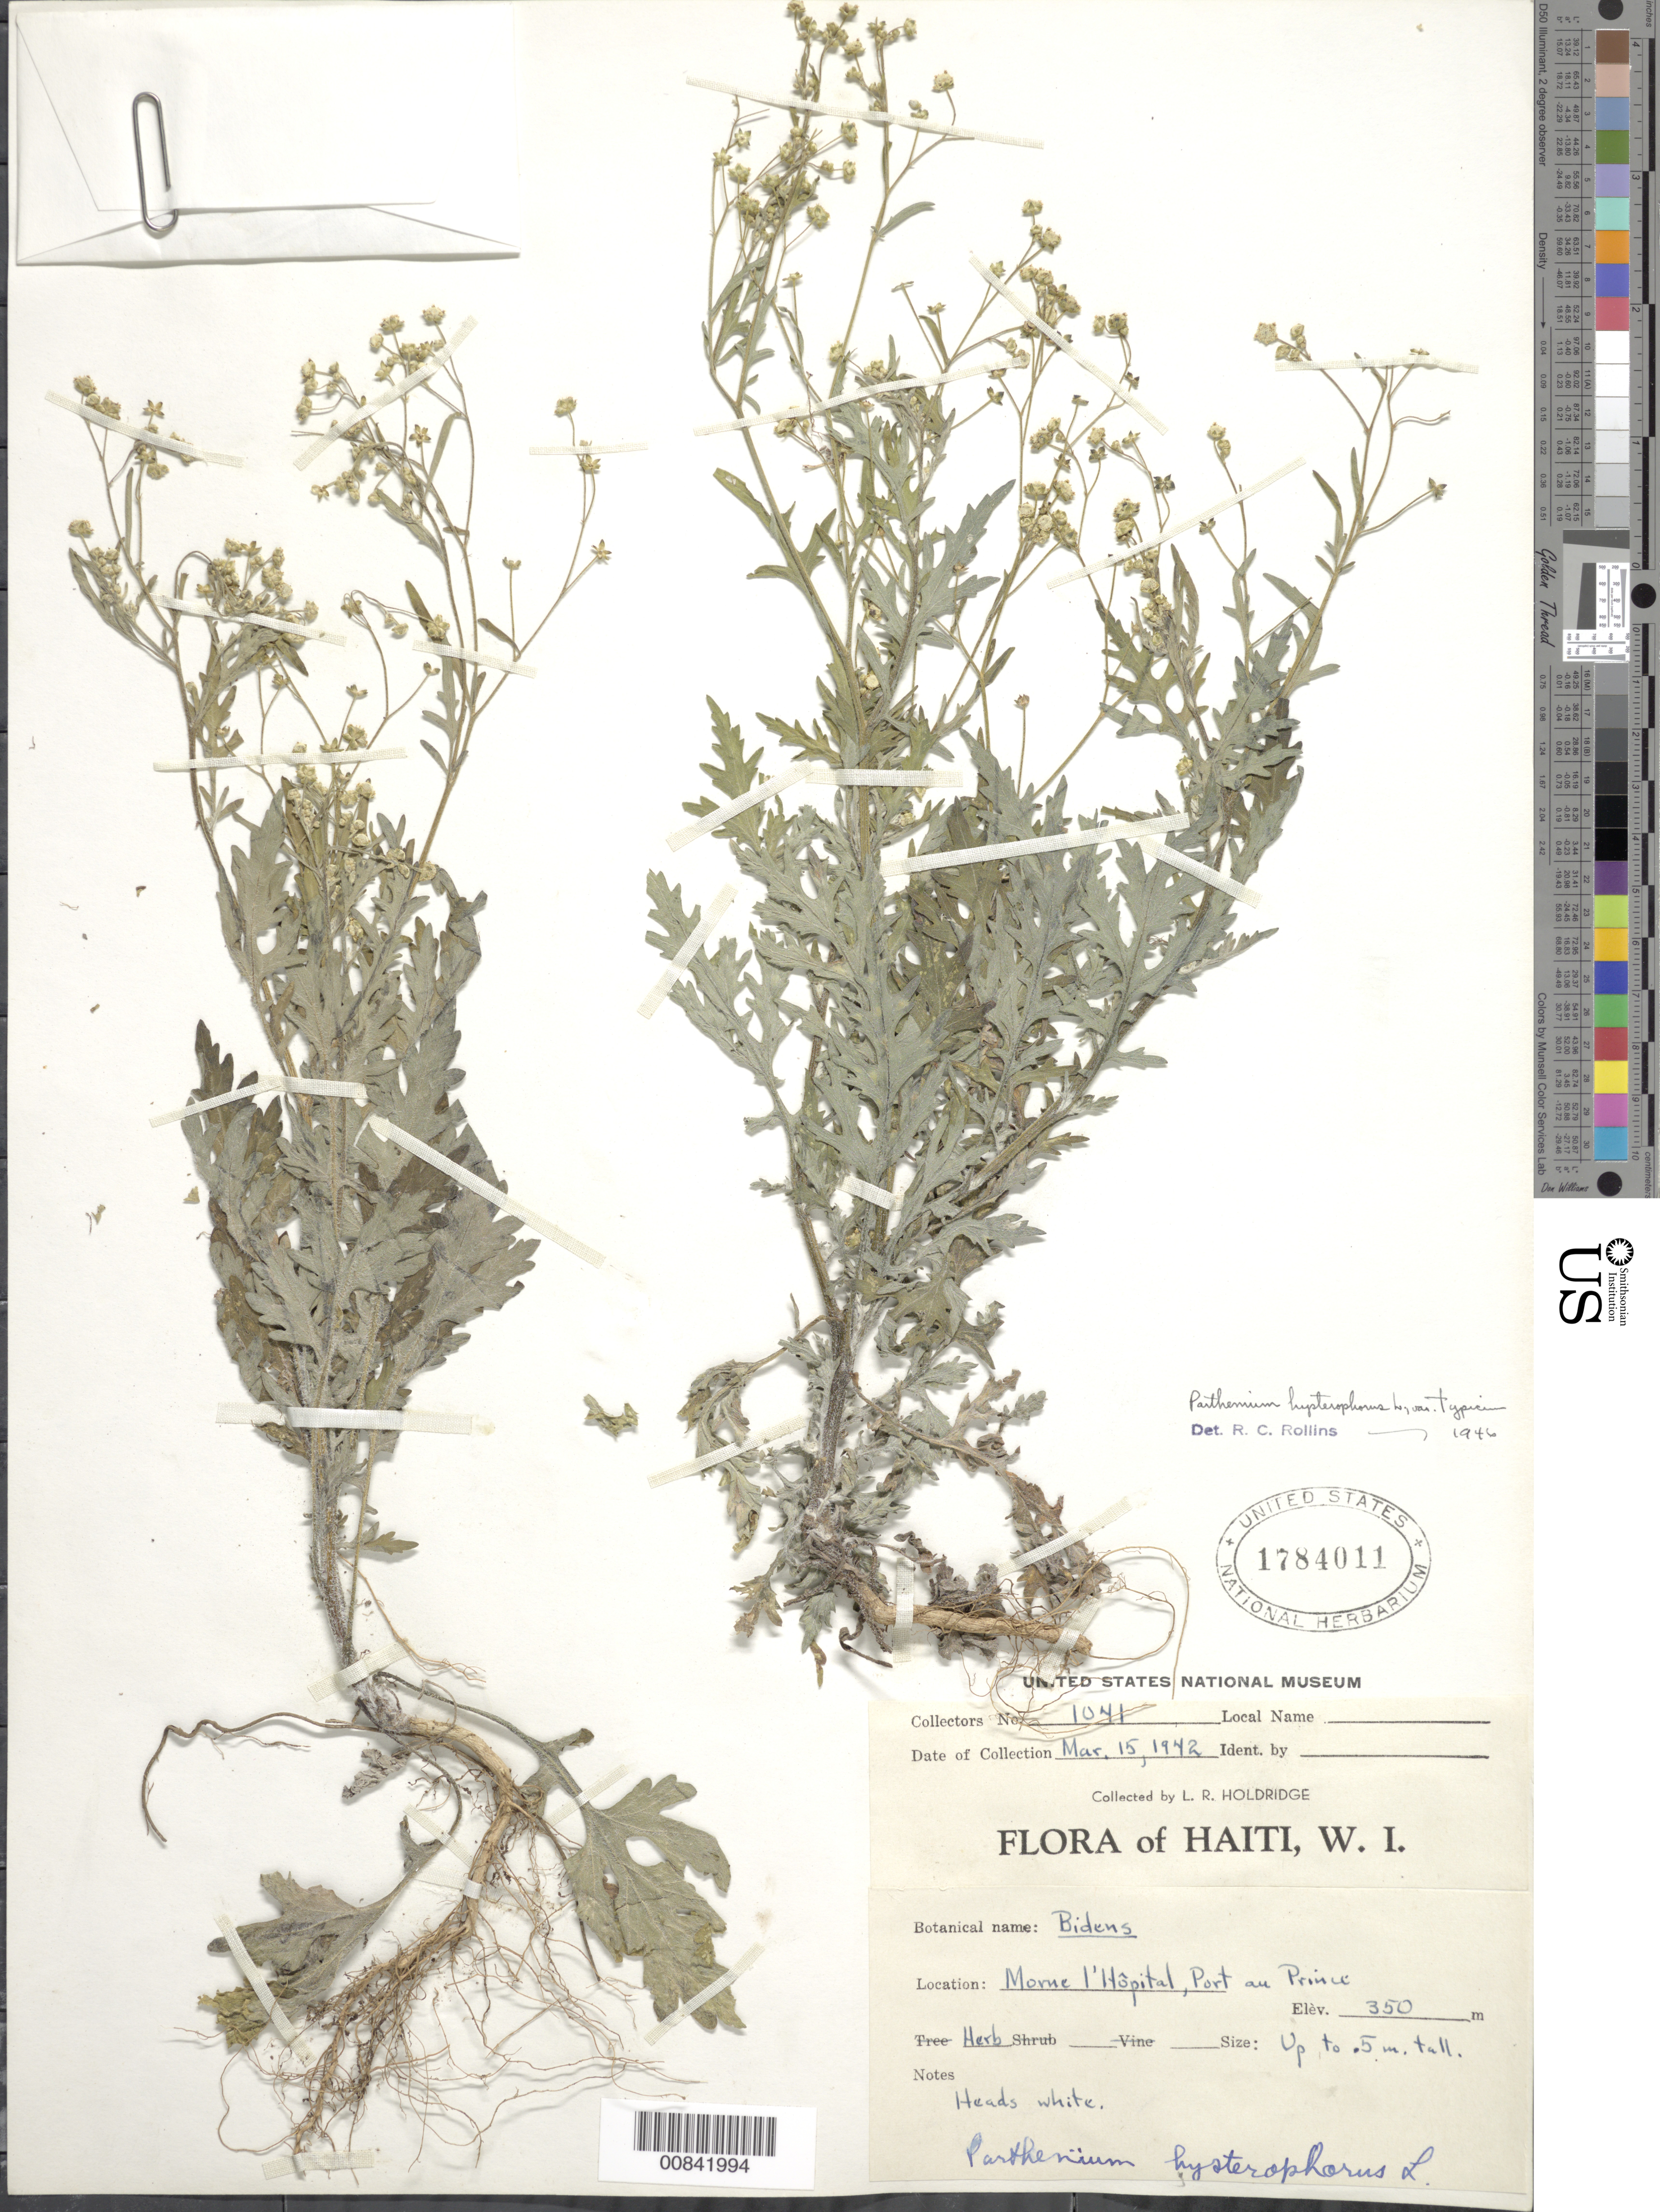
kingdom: Plantae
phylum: Tracheophyta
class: Magnoliopsida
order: Asterales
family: Asteraceae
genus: Parthenium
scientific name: Parthenium hysterophorus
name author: L.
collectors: L. Holdridge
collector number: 1041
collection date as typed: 15 Mar 1942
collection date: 1942-03-15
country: Haiti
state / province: Ouest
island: Hispaniola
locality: Morne l'Hôpital, Port-au-Prince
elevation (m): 350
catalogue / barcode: US 1784011